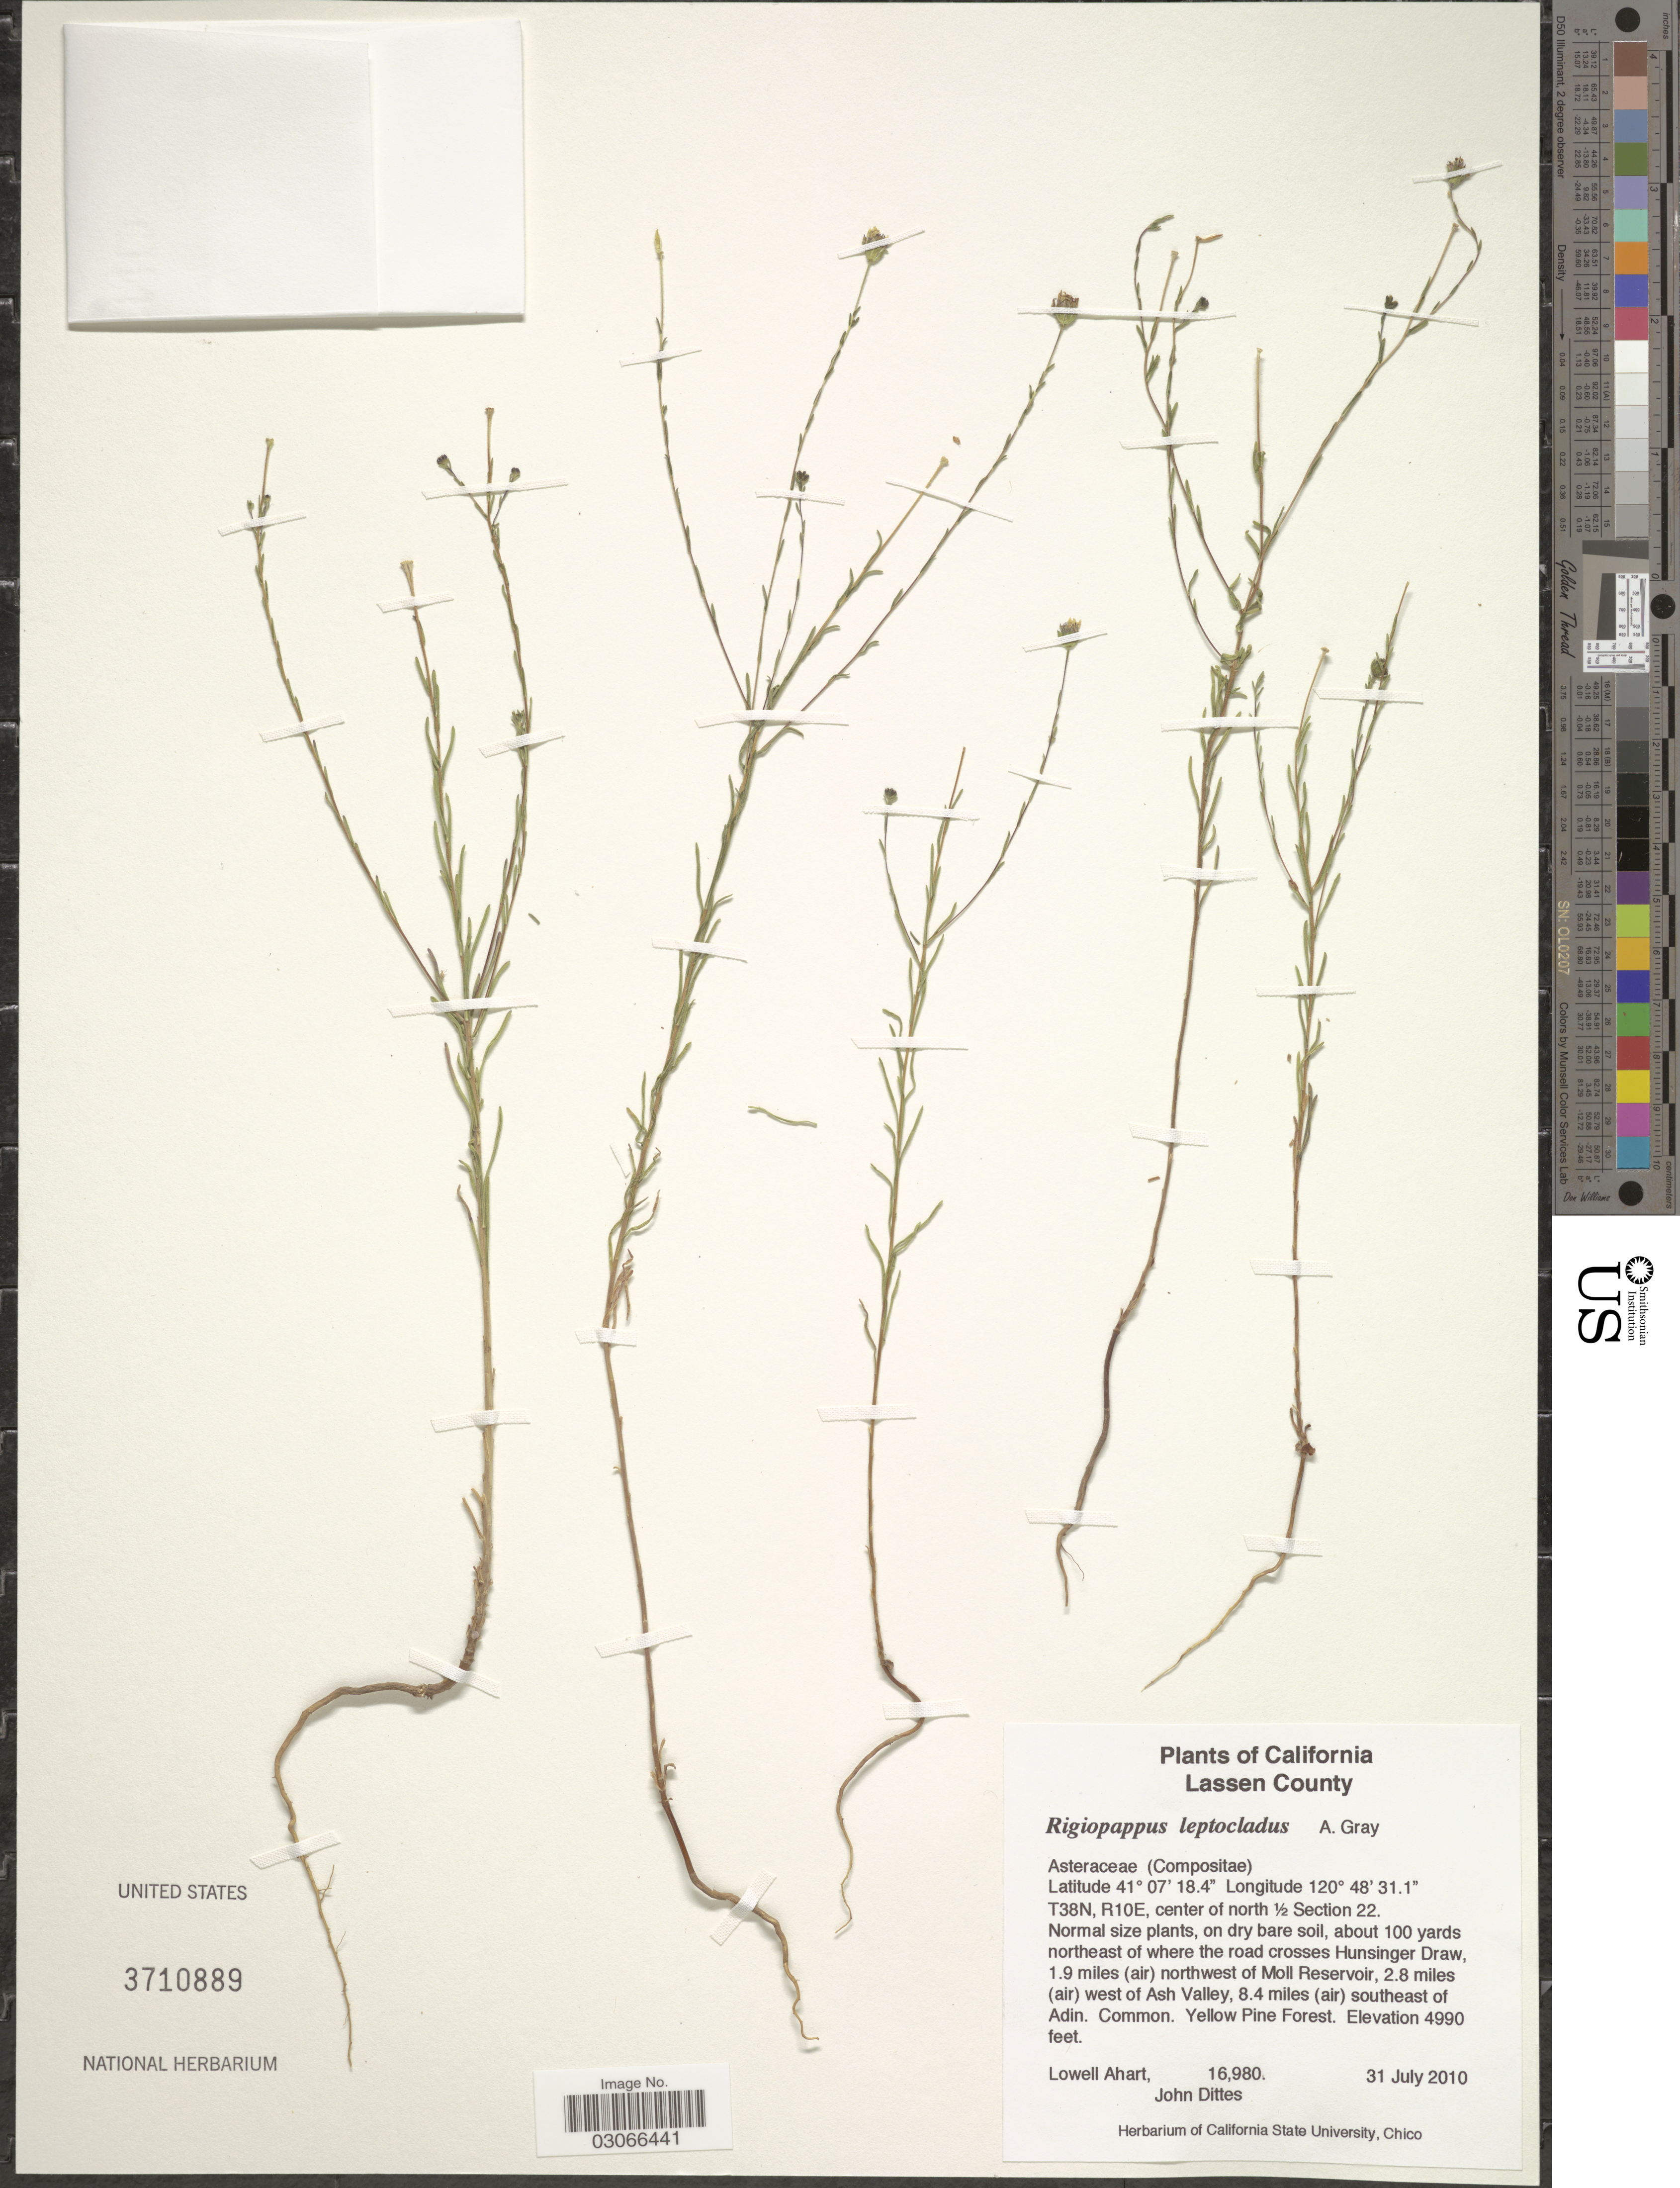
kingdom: Plantae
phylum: Tracheophyta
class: Magnoliopsida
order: Asterales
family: Asteraceae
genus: Rigiopappus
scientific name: Rigiopappus leptocladus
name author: A. Gray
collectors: L. Ahart & J. Dittes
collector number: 16980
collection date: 2010-07-31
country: United States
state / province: California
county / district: Lassen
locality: Lassen County. T38N, R10E, center of north ½ Section 22, about 100 yards northeast of where the road crosses Hunsinger Draw, 1.9 miles (air) northwest of Moll Reservoir, 2.8 miles (air) west of Ash Valley, 8.4 miles (air) southeast of Adin.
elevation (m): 1521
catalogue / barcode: US 3710889